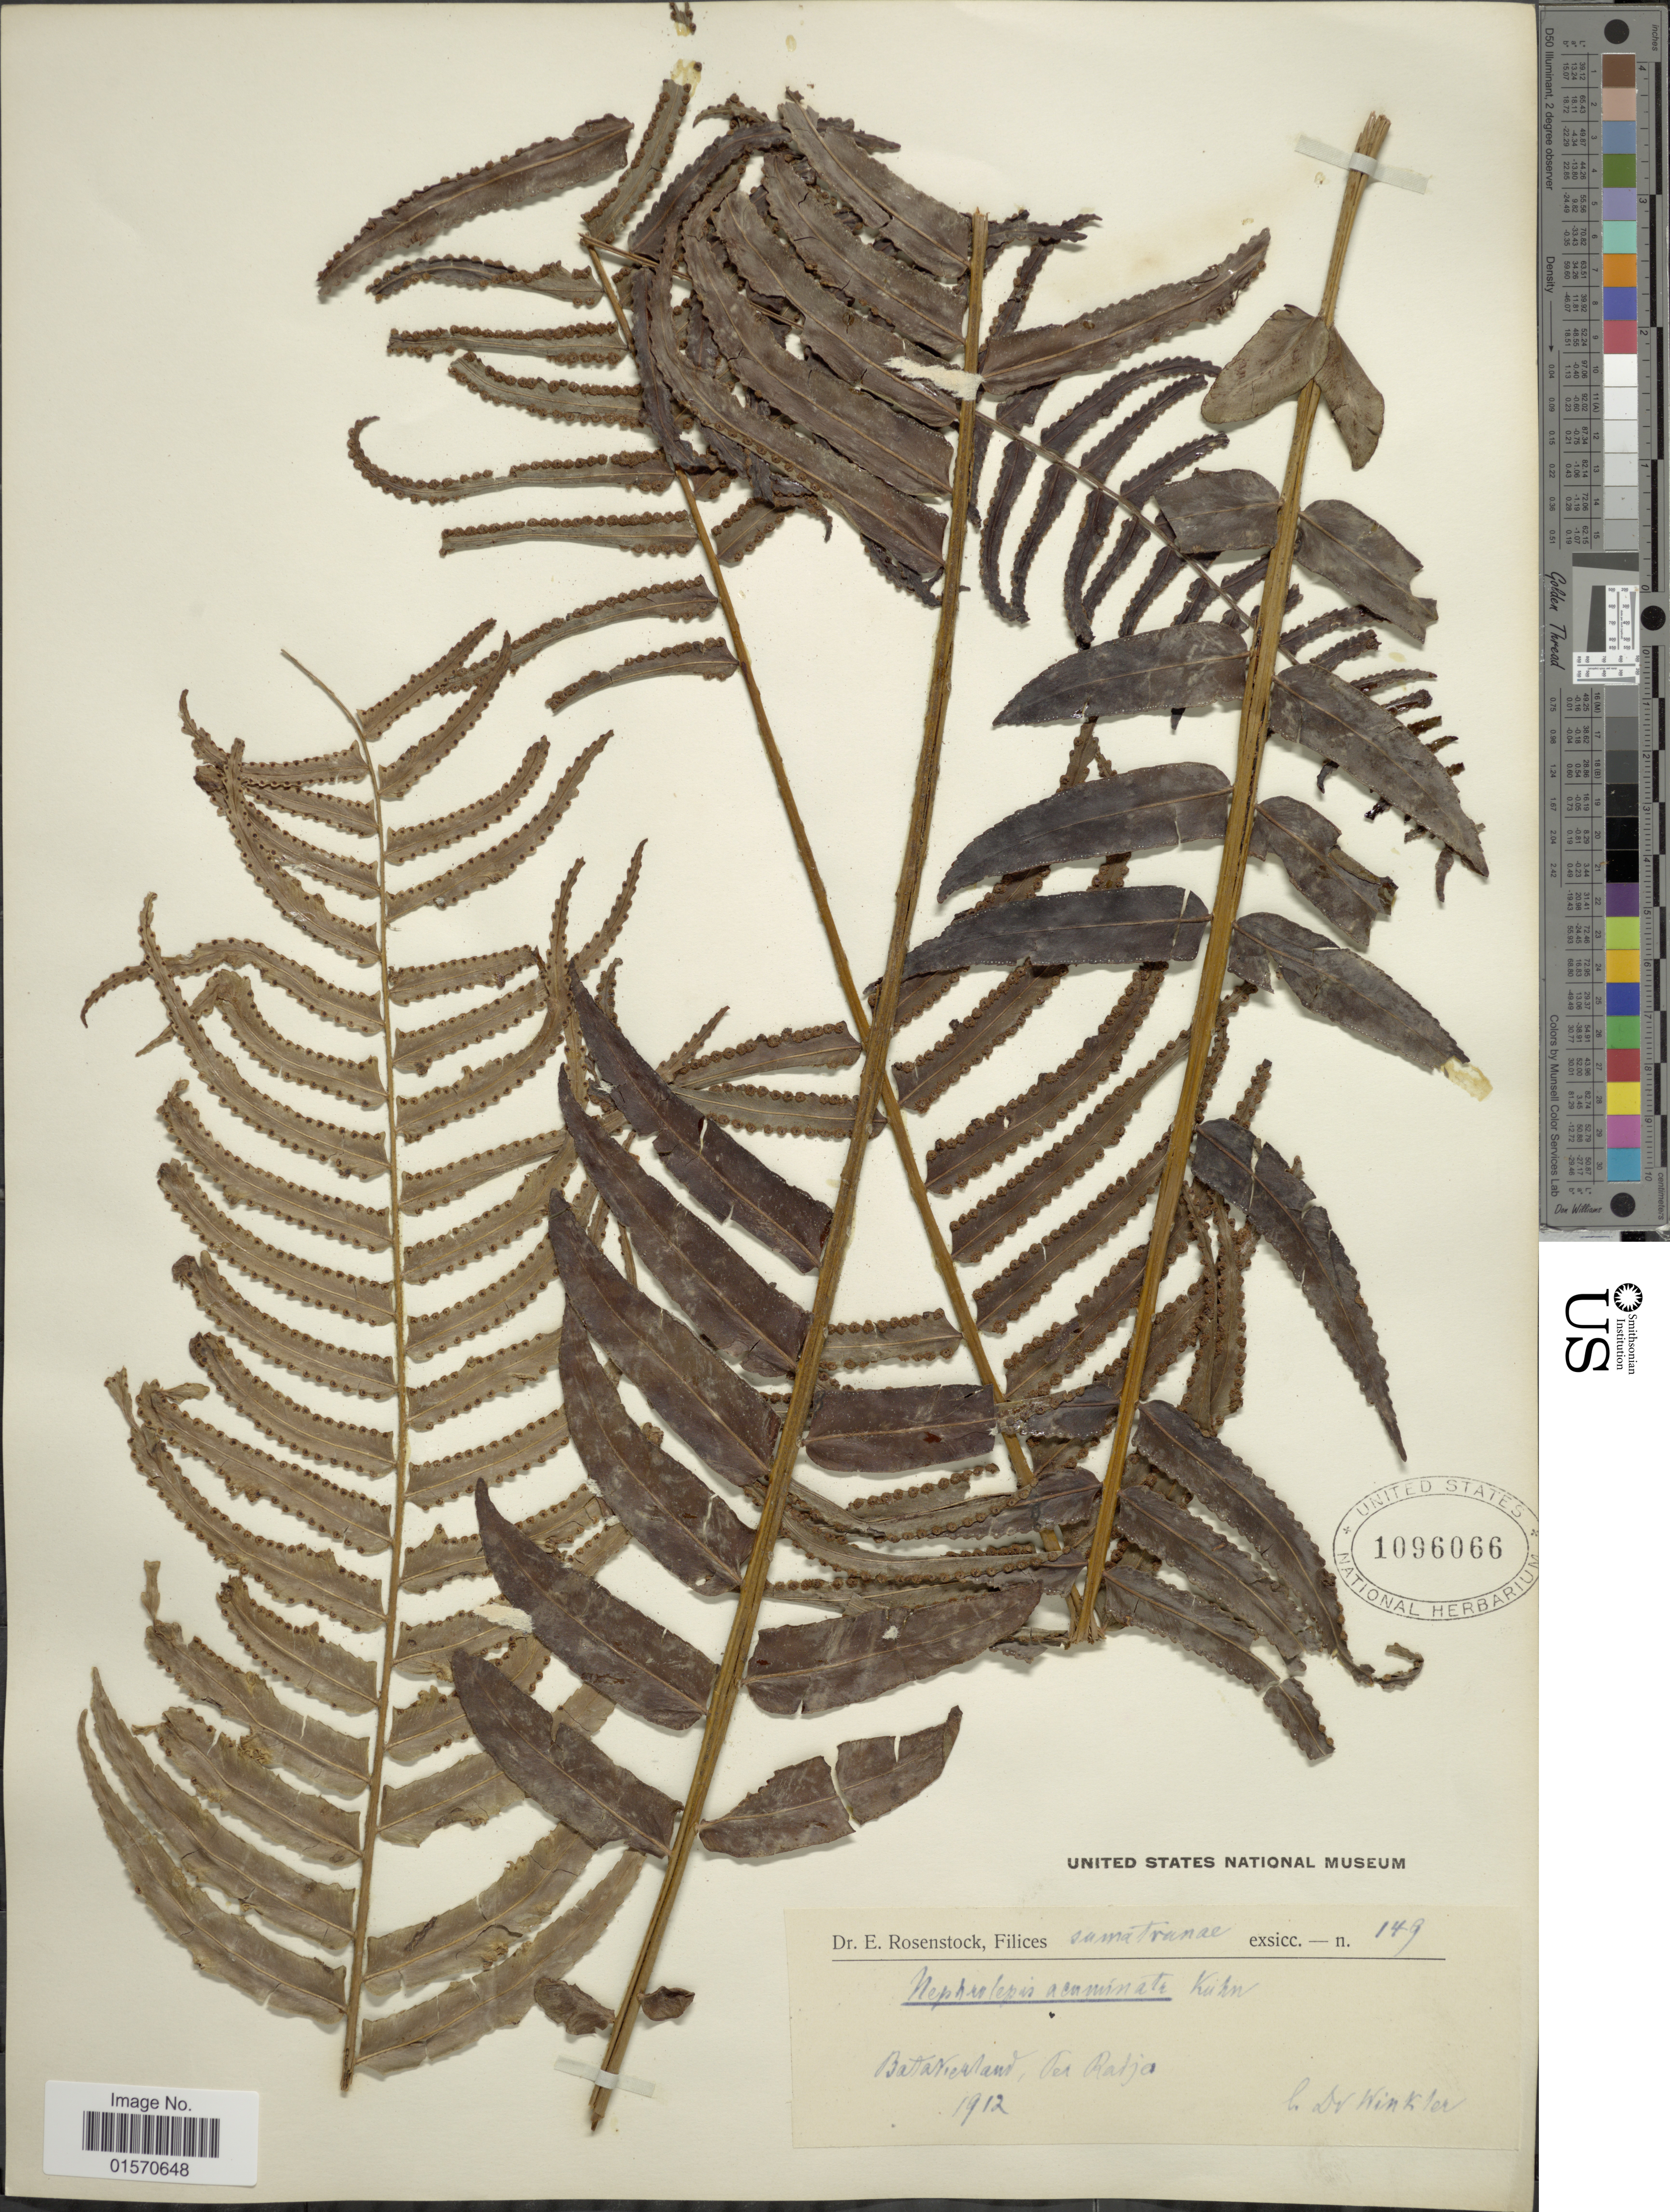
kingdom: Plantae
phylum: Tracheophyta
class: Polypodiopsida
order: Polypodiales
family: Nephrolepidaceae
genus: Nephrolepis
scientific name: Nephrolepis multiflora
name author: (Roxb.) F.M. Jarrett ex C.V. Morton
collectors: -. Winkler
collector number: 149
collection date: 1912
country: Indonesia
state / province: Sumatra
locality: Batarienland, der Radja [interpreted]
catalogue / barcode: US 1096066